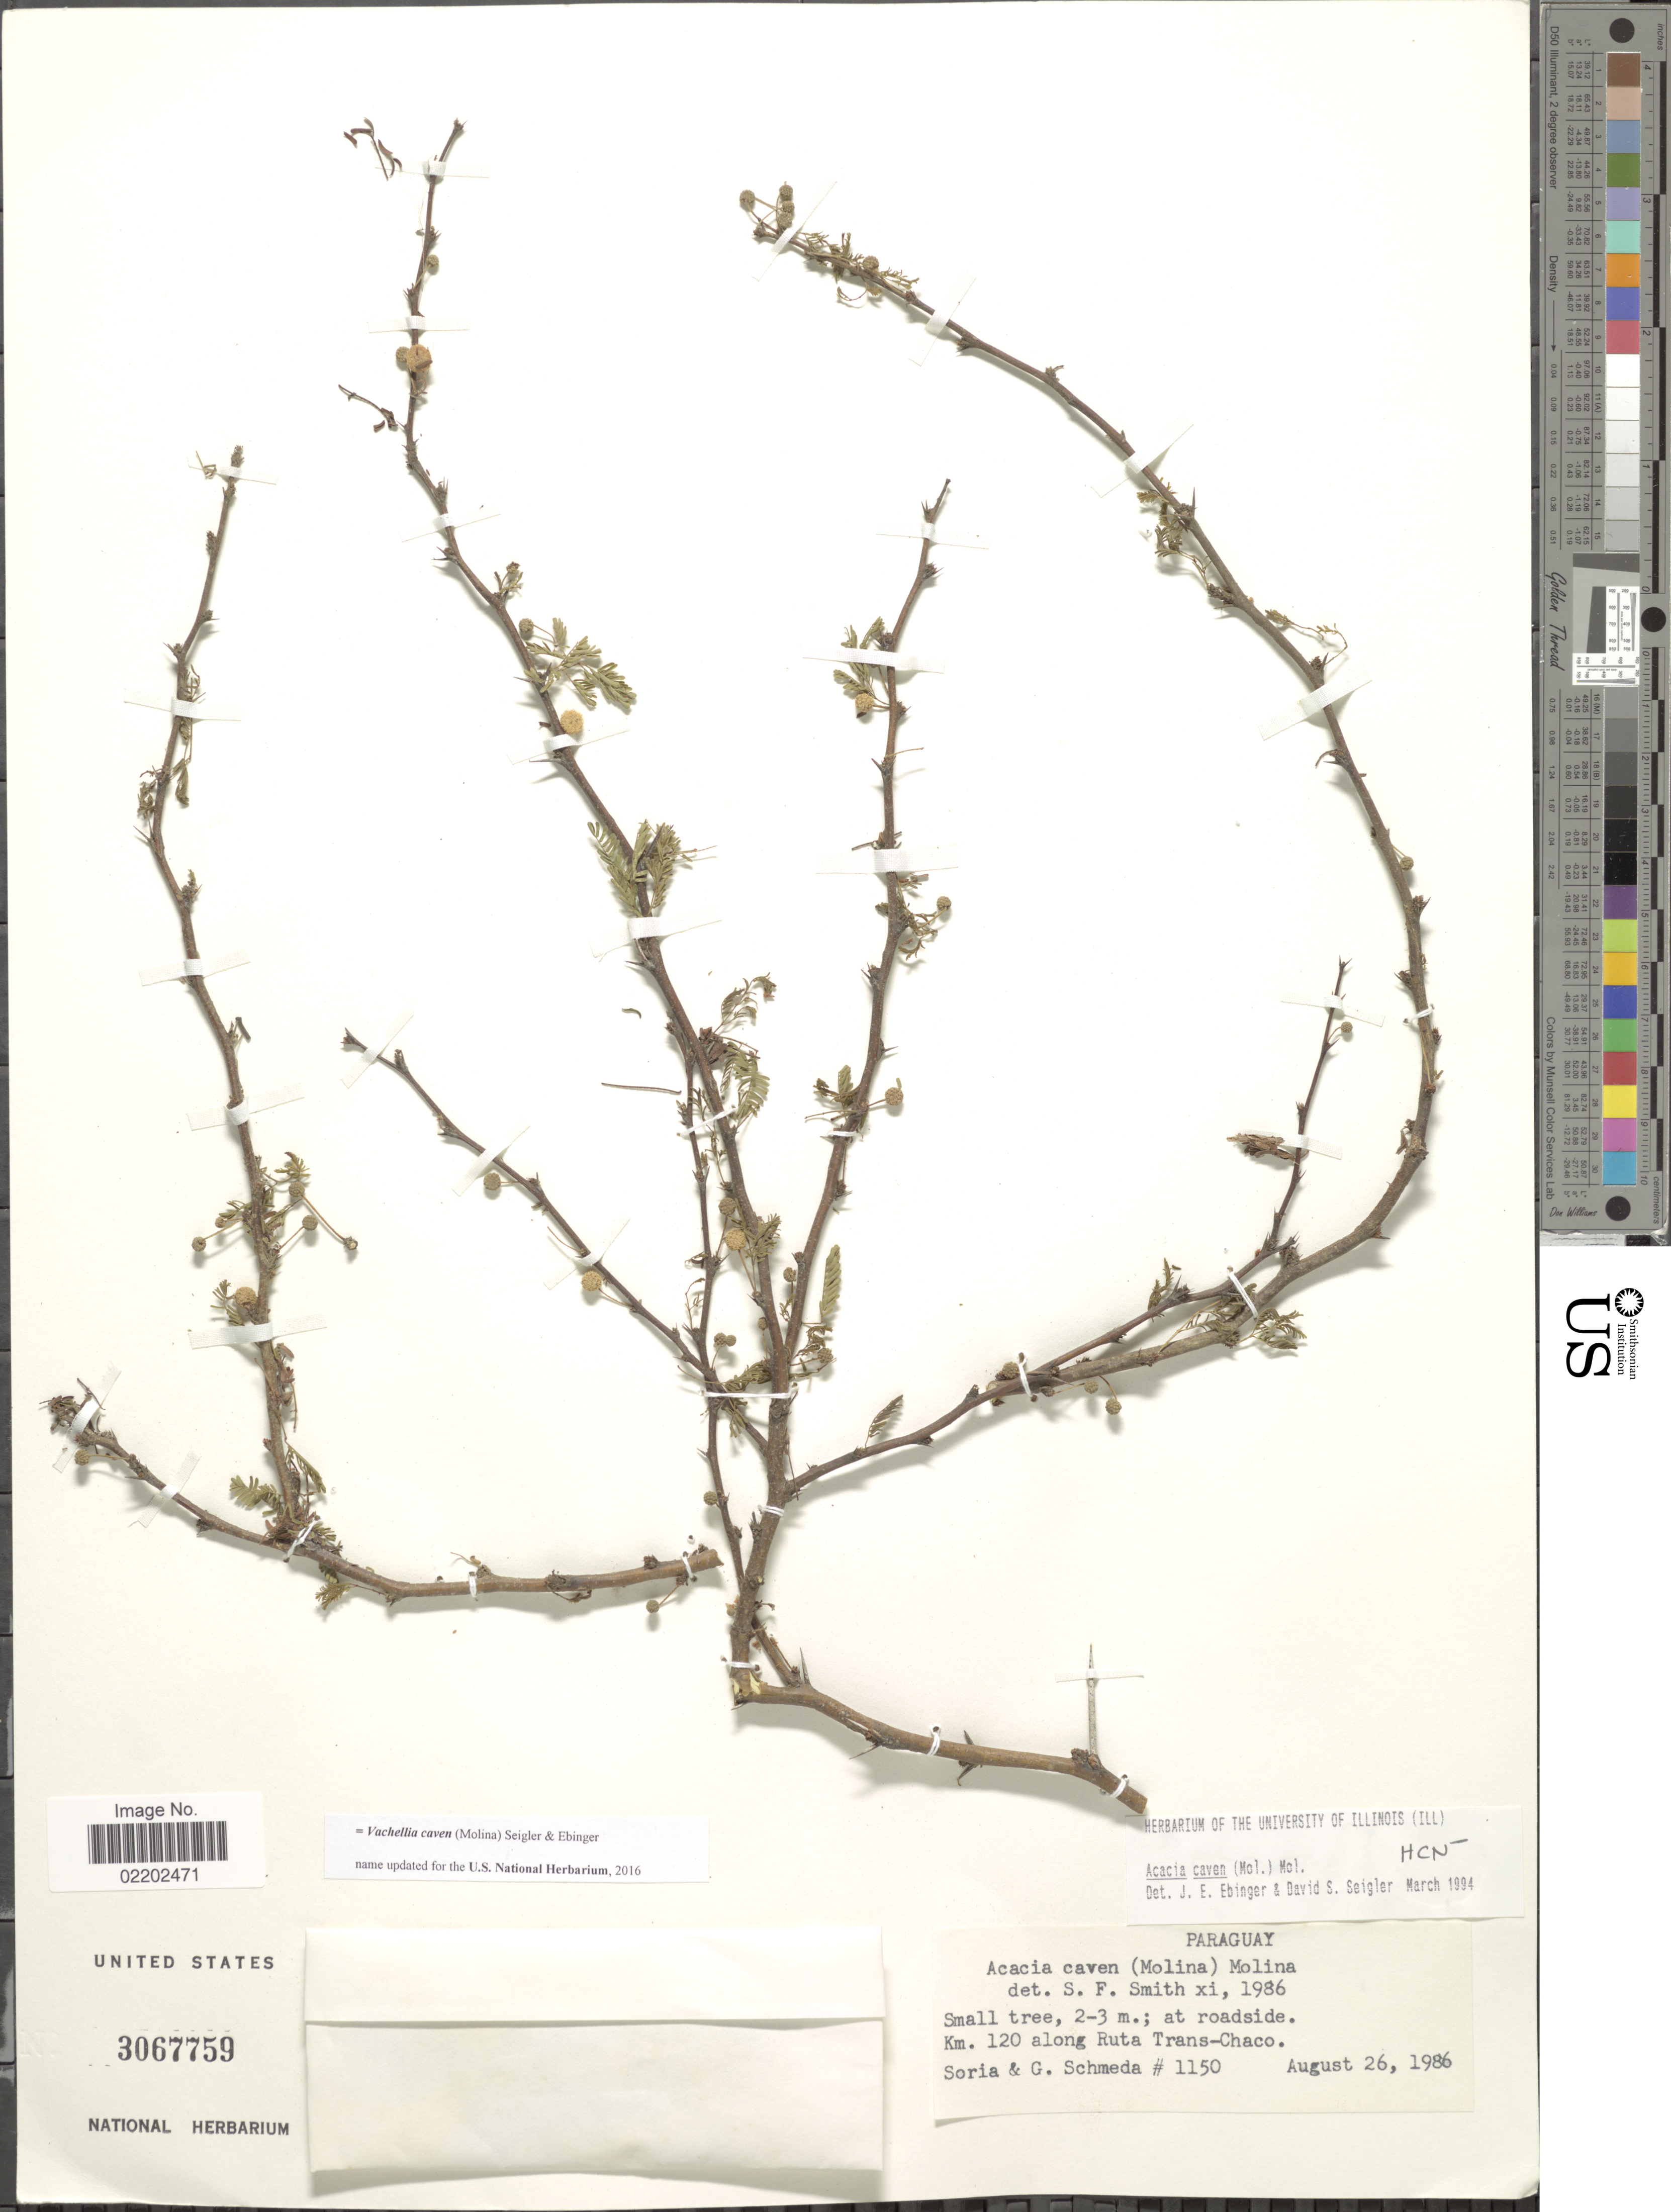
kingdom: Plantae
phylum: Tracheophyta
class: Magnoliopsida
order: Fabales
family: Fabaceae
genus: Vachellia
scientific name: Vachellia caven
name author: (Molina) Seigler & Ebinger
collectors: Soria & G. Schmeda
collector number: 1150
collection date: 1986-08-26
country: Paraguay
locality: At roadside, km. 120 along Ruta Trans-Chaco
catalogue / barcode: US 3067759